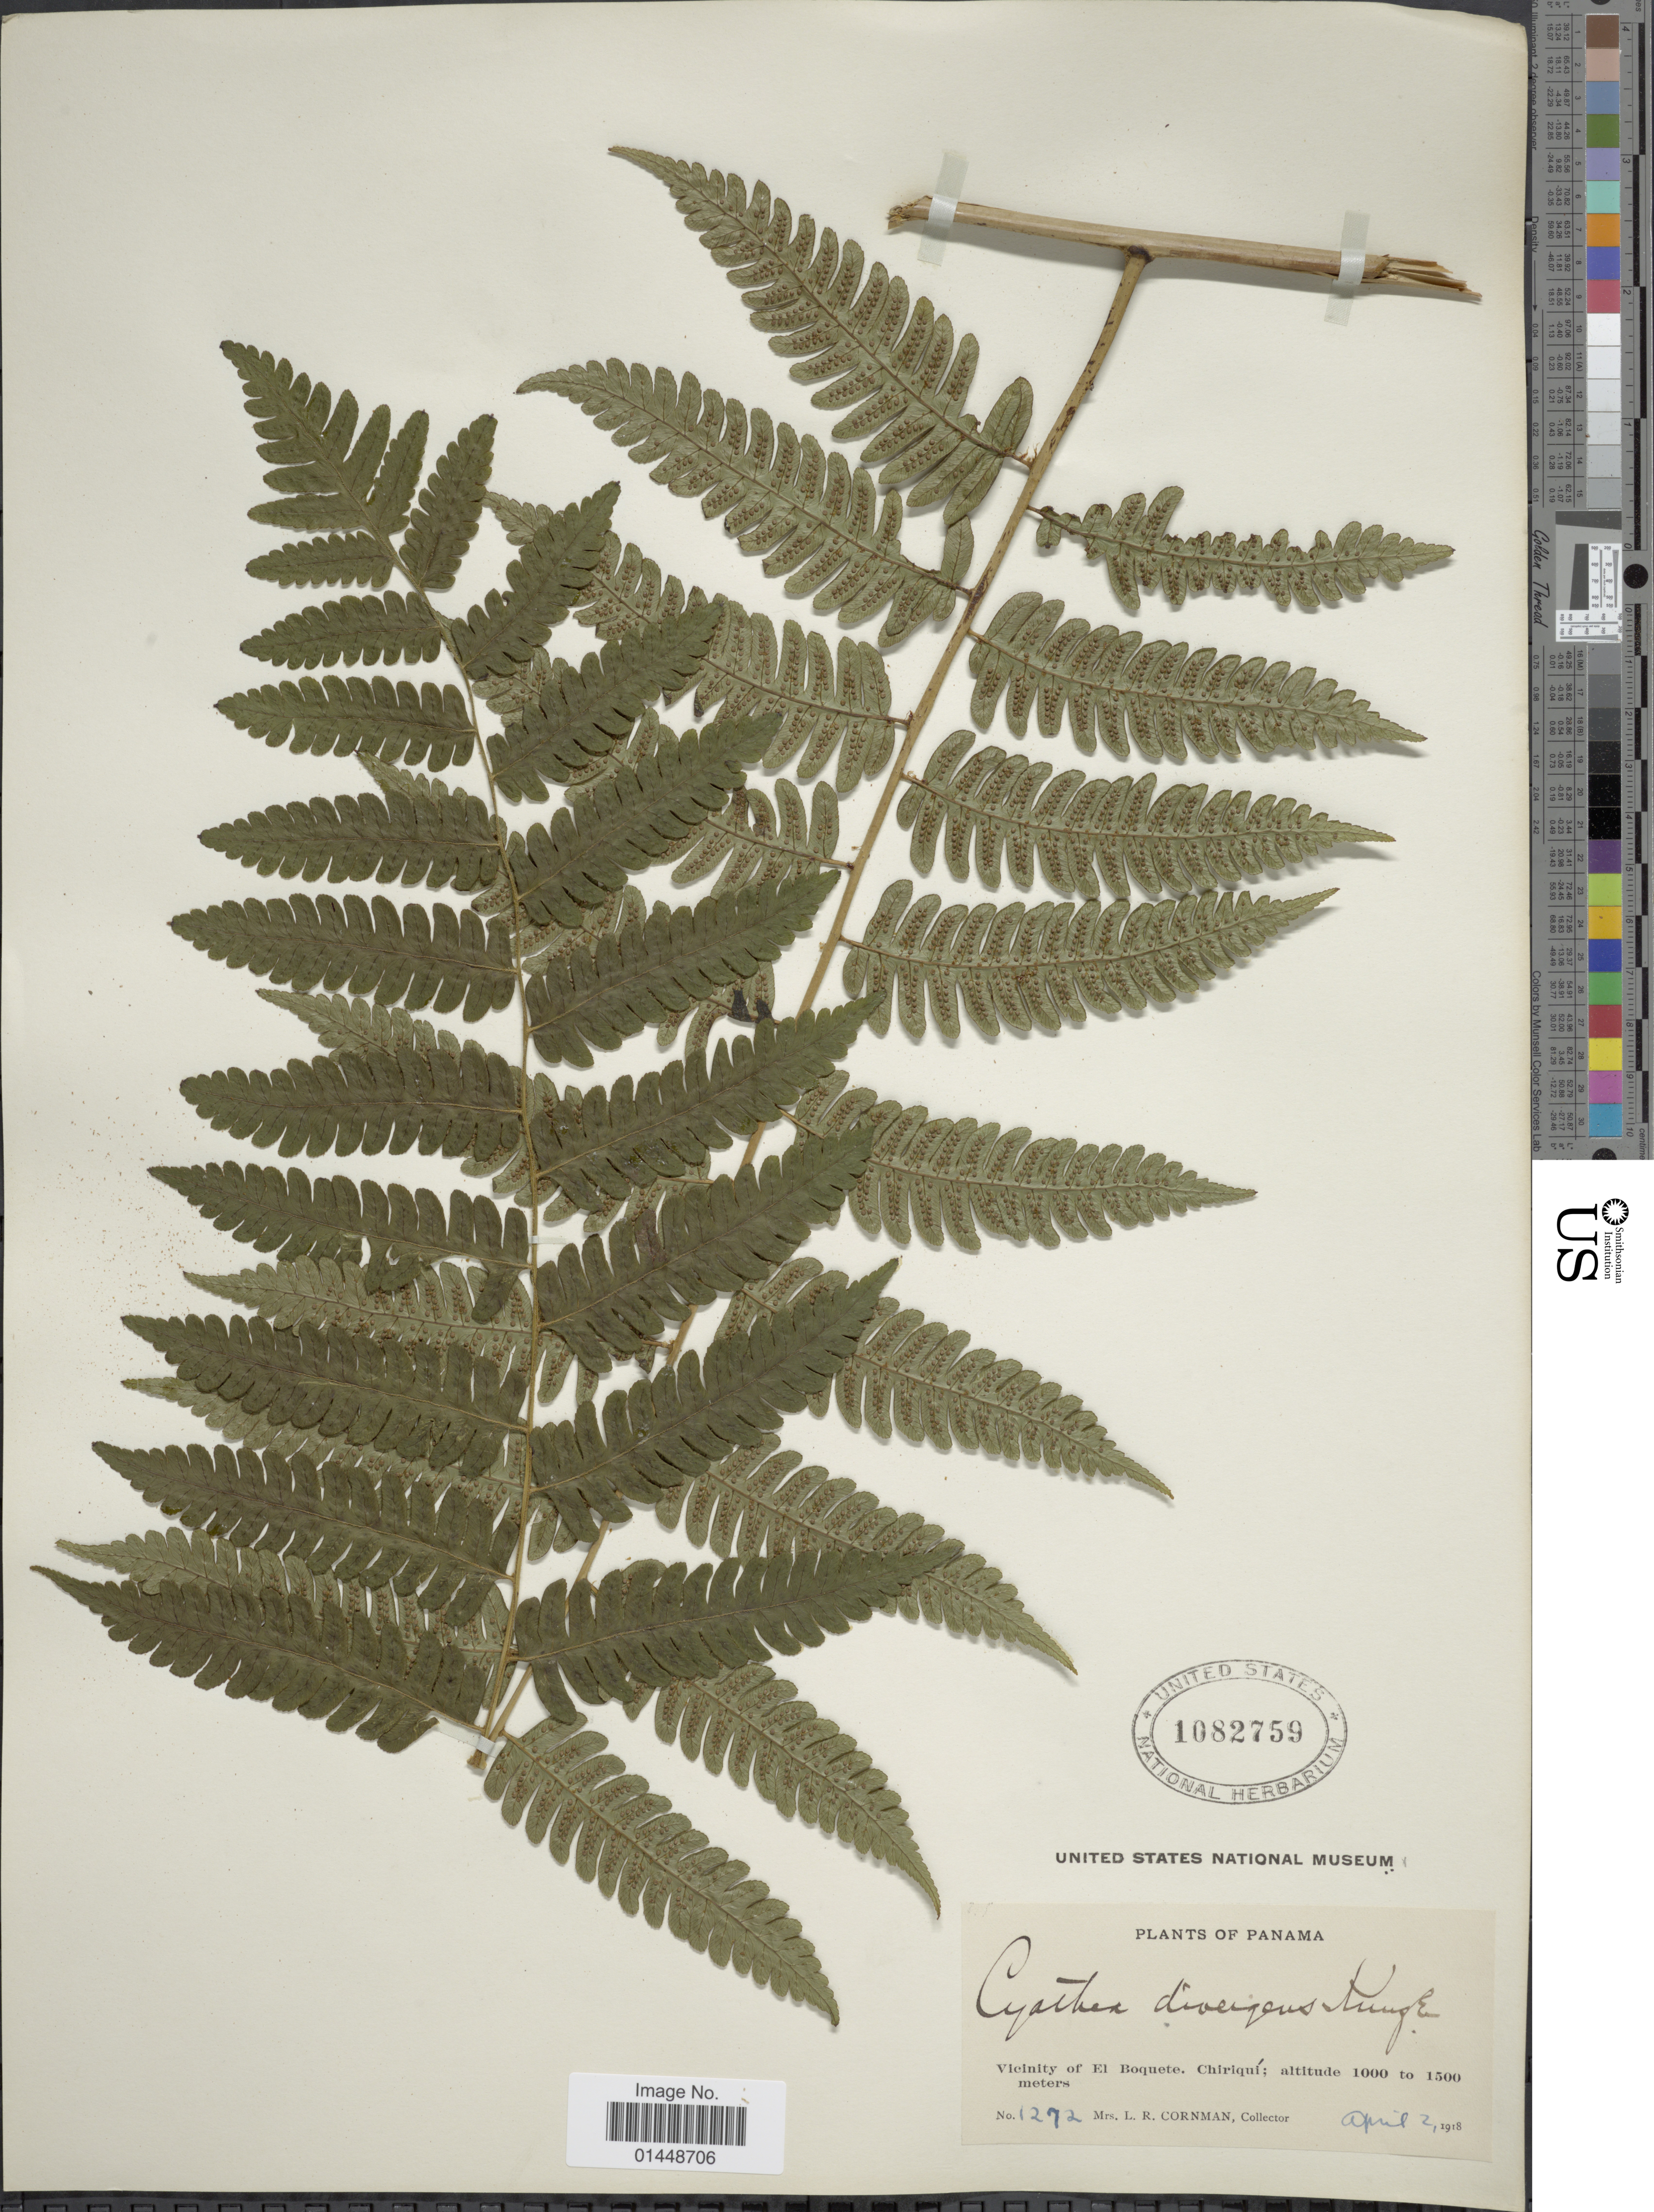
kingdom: Plantae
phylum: Tracheophyta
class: Polypodiopsida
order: Cyatheales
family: Cyatheaceae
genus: Cyathea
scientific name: Cyathea divergens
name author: Kunze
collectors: L. Cornman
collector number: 1272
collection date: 1918-04-02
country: Panama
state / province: Chiriqui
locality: Vicinity of El Boquete, Chiriquí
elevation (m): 1000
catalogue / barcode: US 1082759